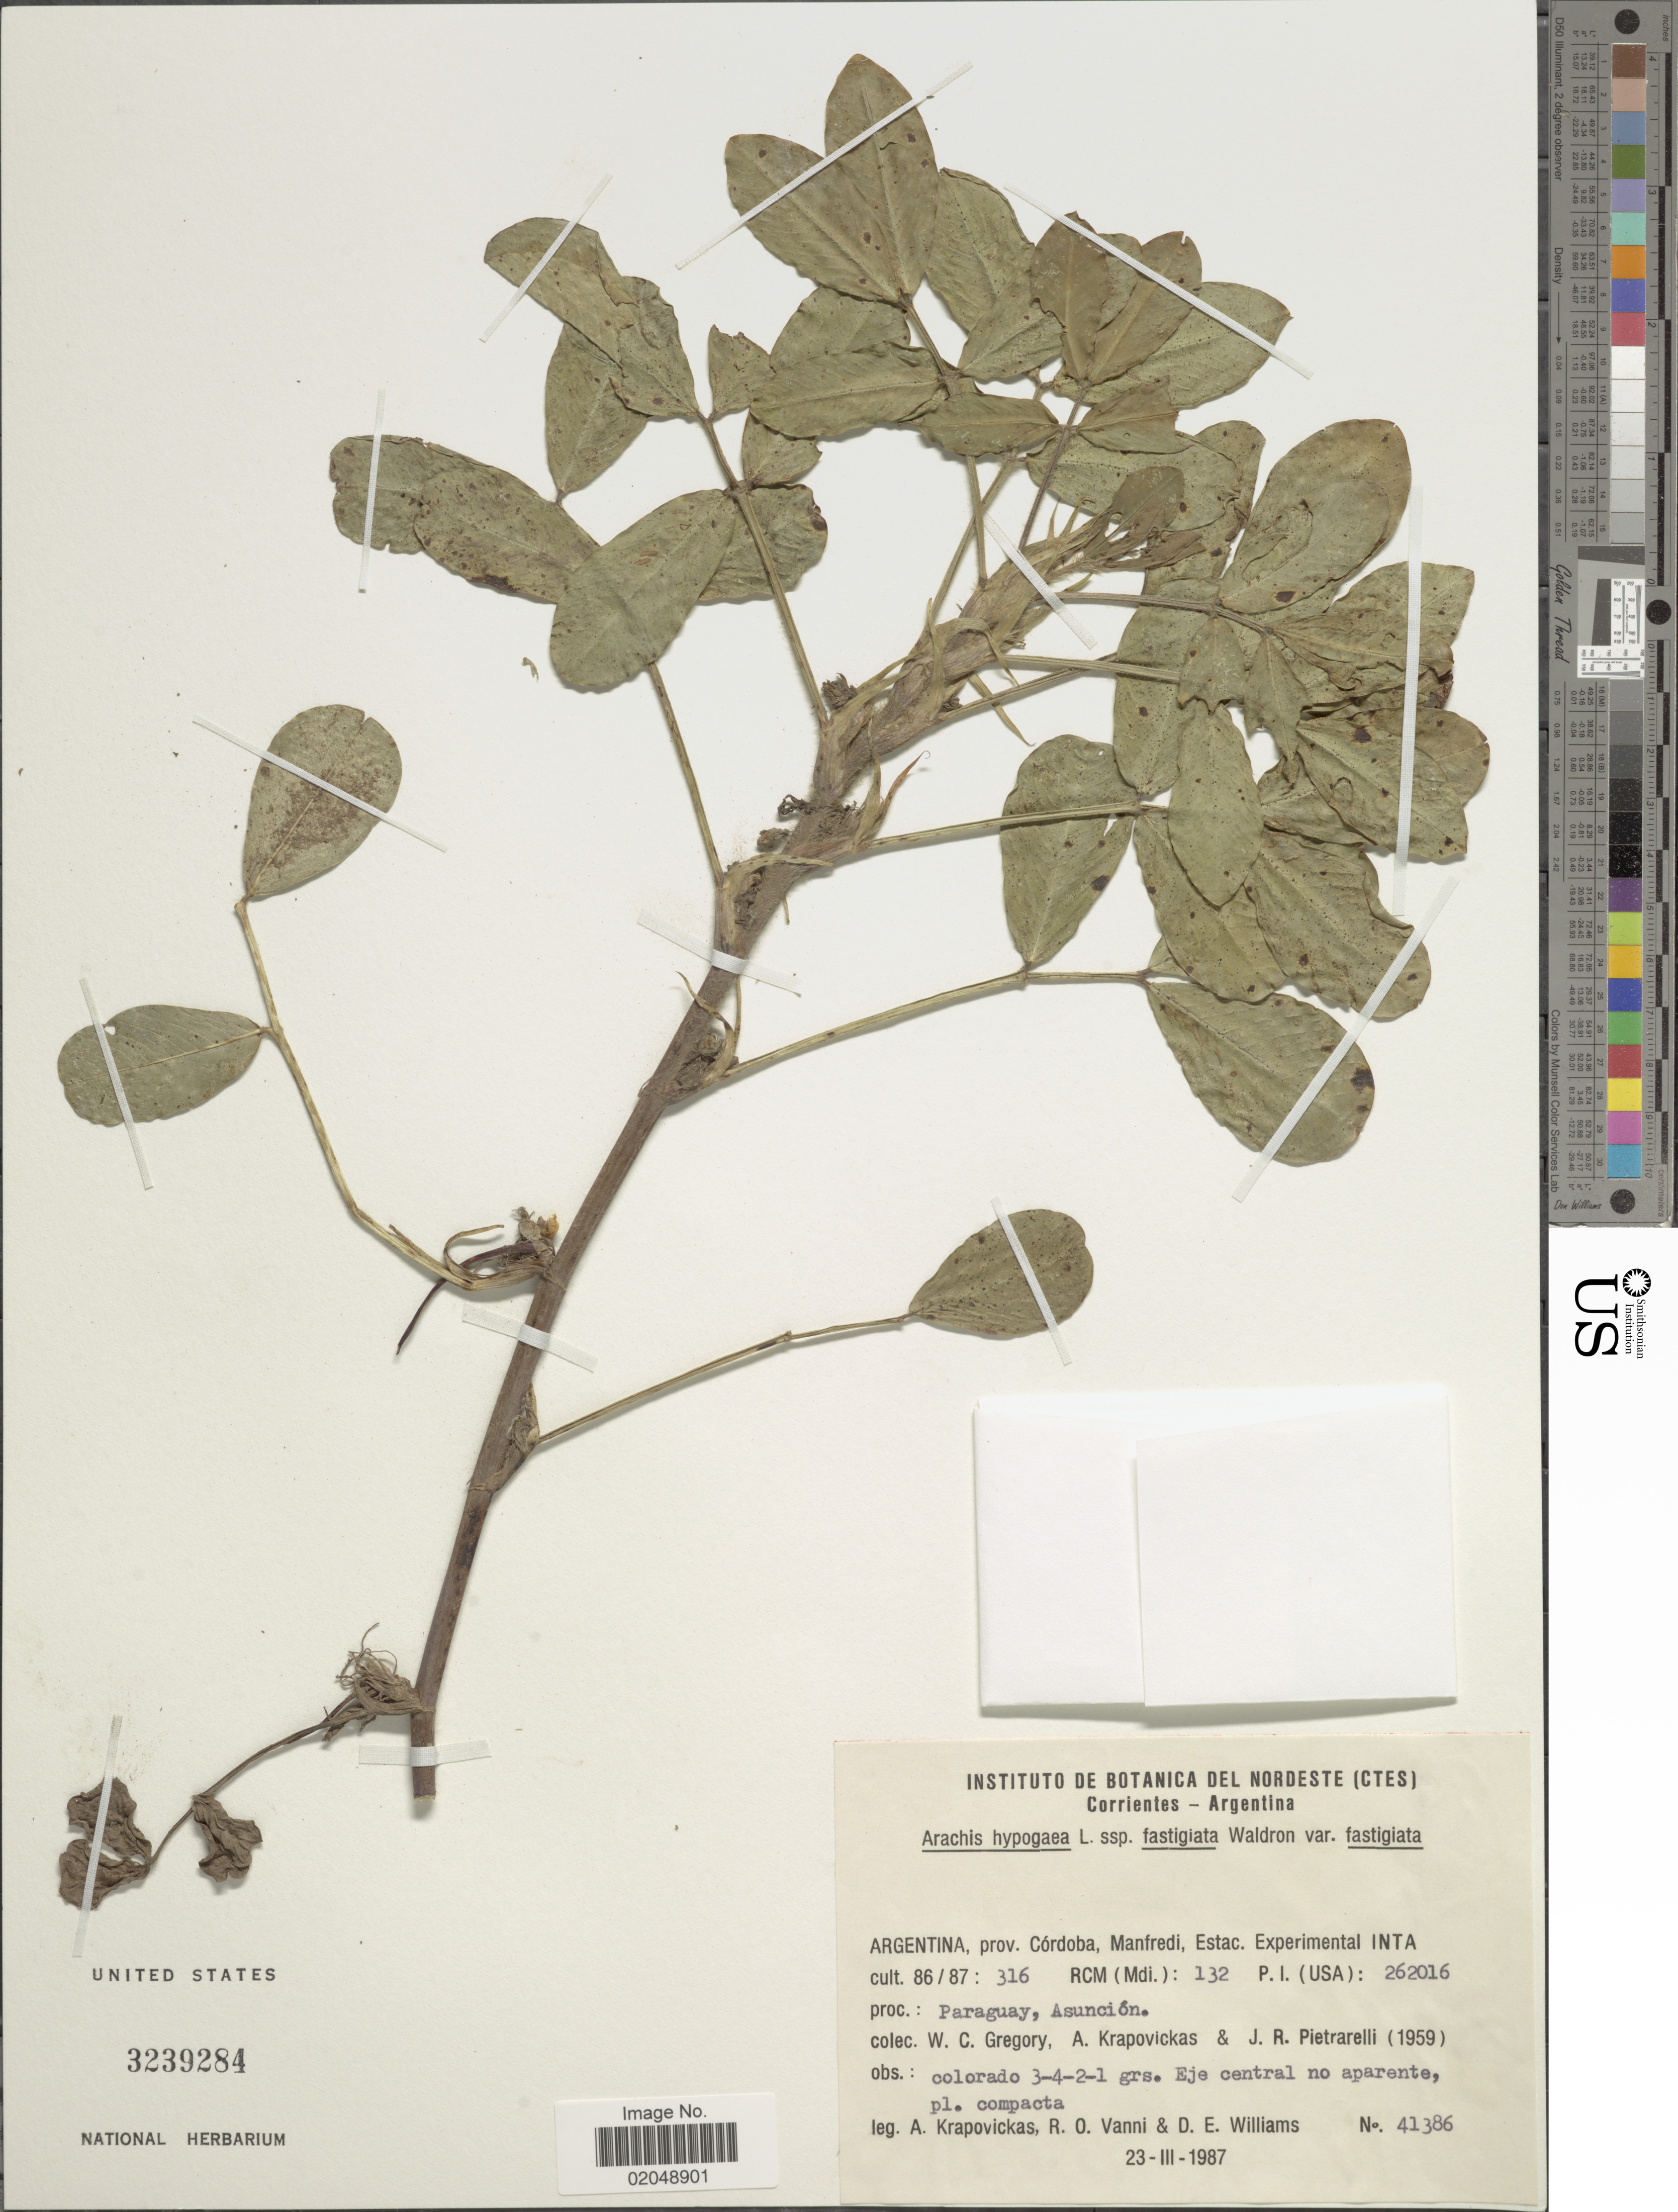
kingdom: Plantae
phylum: Tracheophyta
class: Magnoliopsida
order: Fabales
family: Fabaceae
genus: Arachis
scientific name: Arachis hypogaea var. fastigiata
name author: Krapov.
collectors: A. Krapovickas, R. O. Vanni & D. E. Williams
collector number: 41386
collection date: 1987-03-23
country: Argentina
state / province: Cordoba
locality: Manfredi, Estac. Experimental INTA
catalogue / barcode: US 3239284